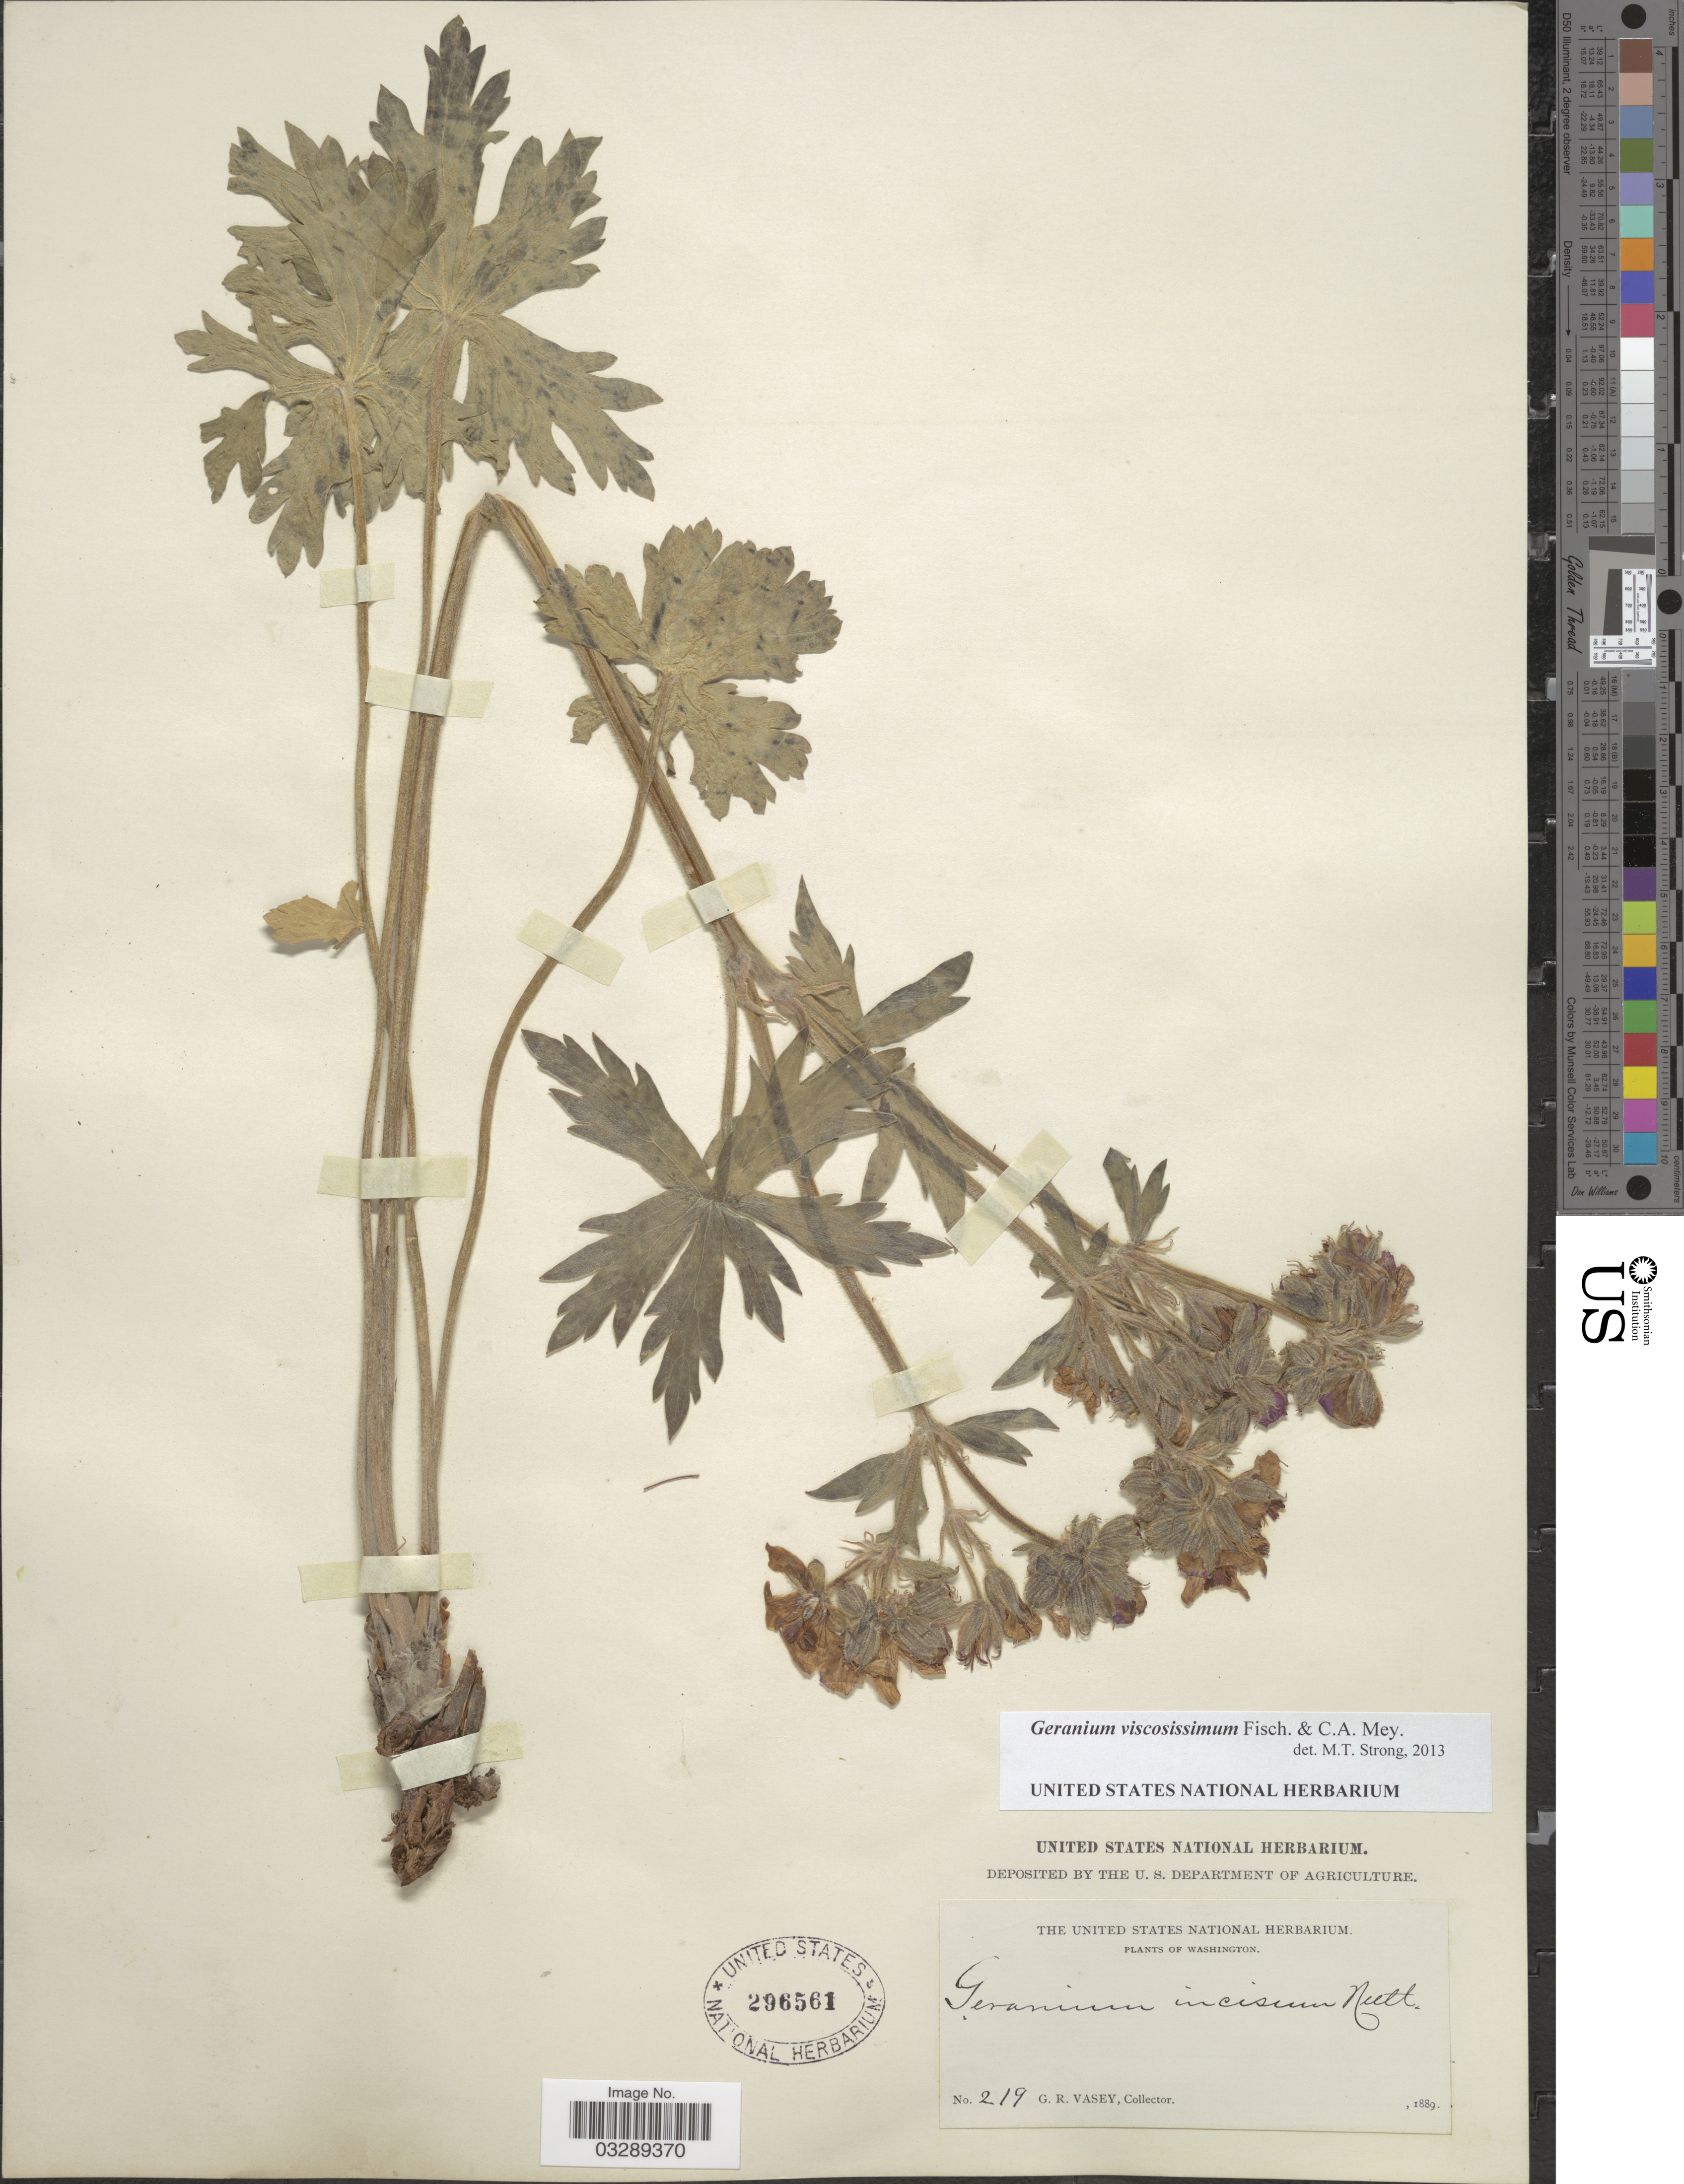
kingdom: Plantae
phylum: Tracheophyta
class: Magnoliopsida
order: Geraniales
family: Geraniaceae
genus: Geranium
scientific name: Geranium viscosissimum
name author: Fisch. & C.A. Mey.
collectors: G. R. Vasey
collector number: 219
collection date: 1889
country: United States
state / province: Washington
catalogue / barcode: US 296561